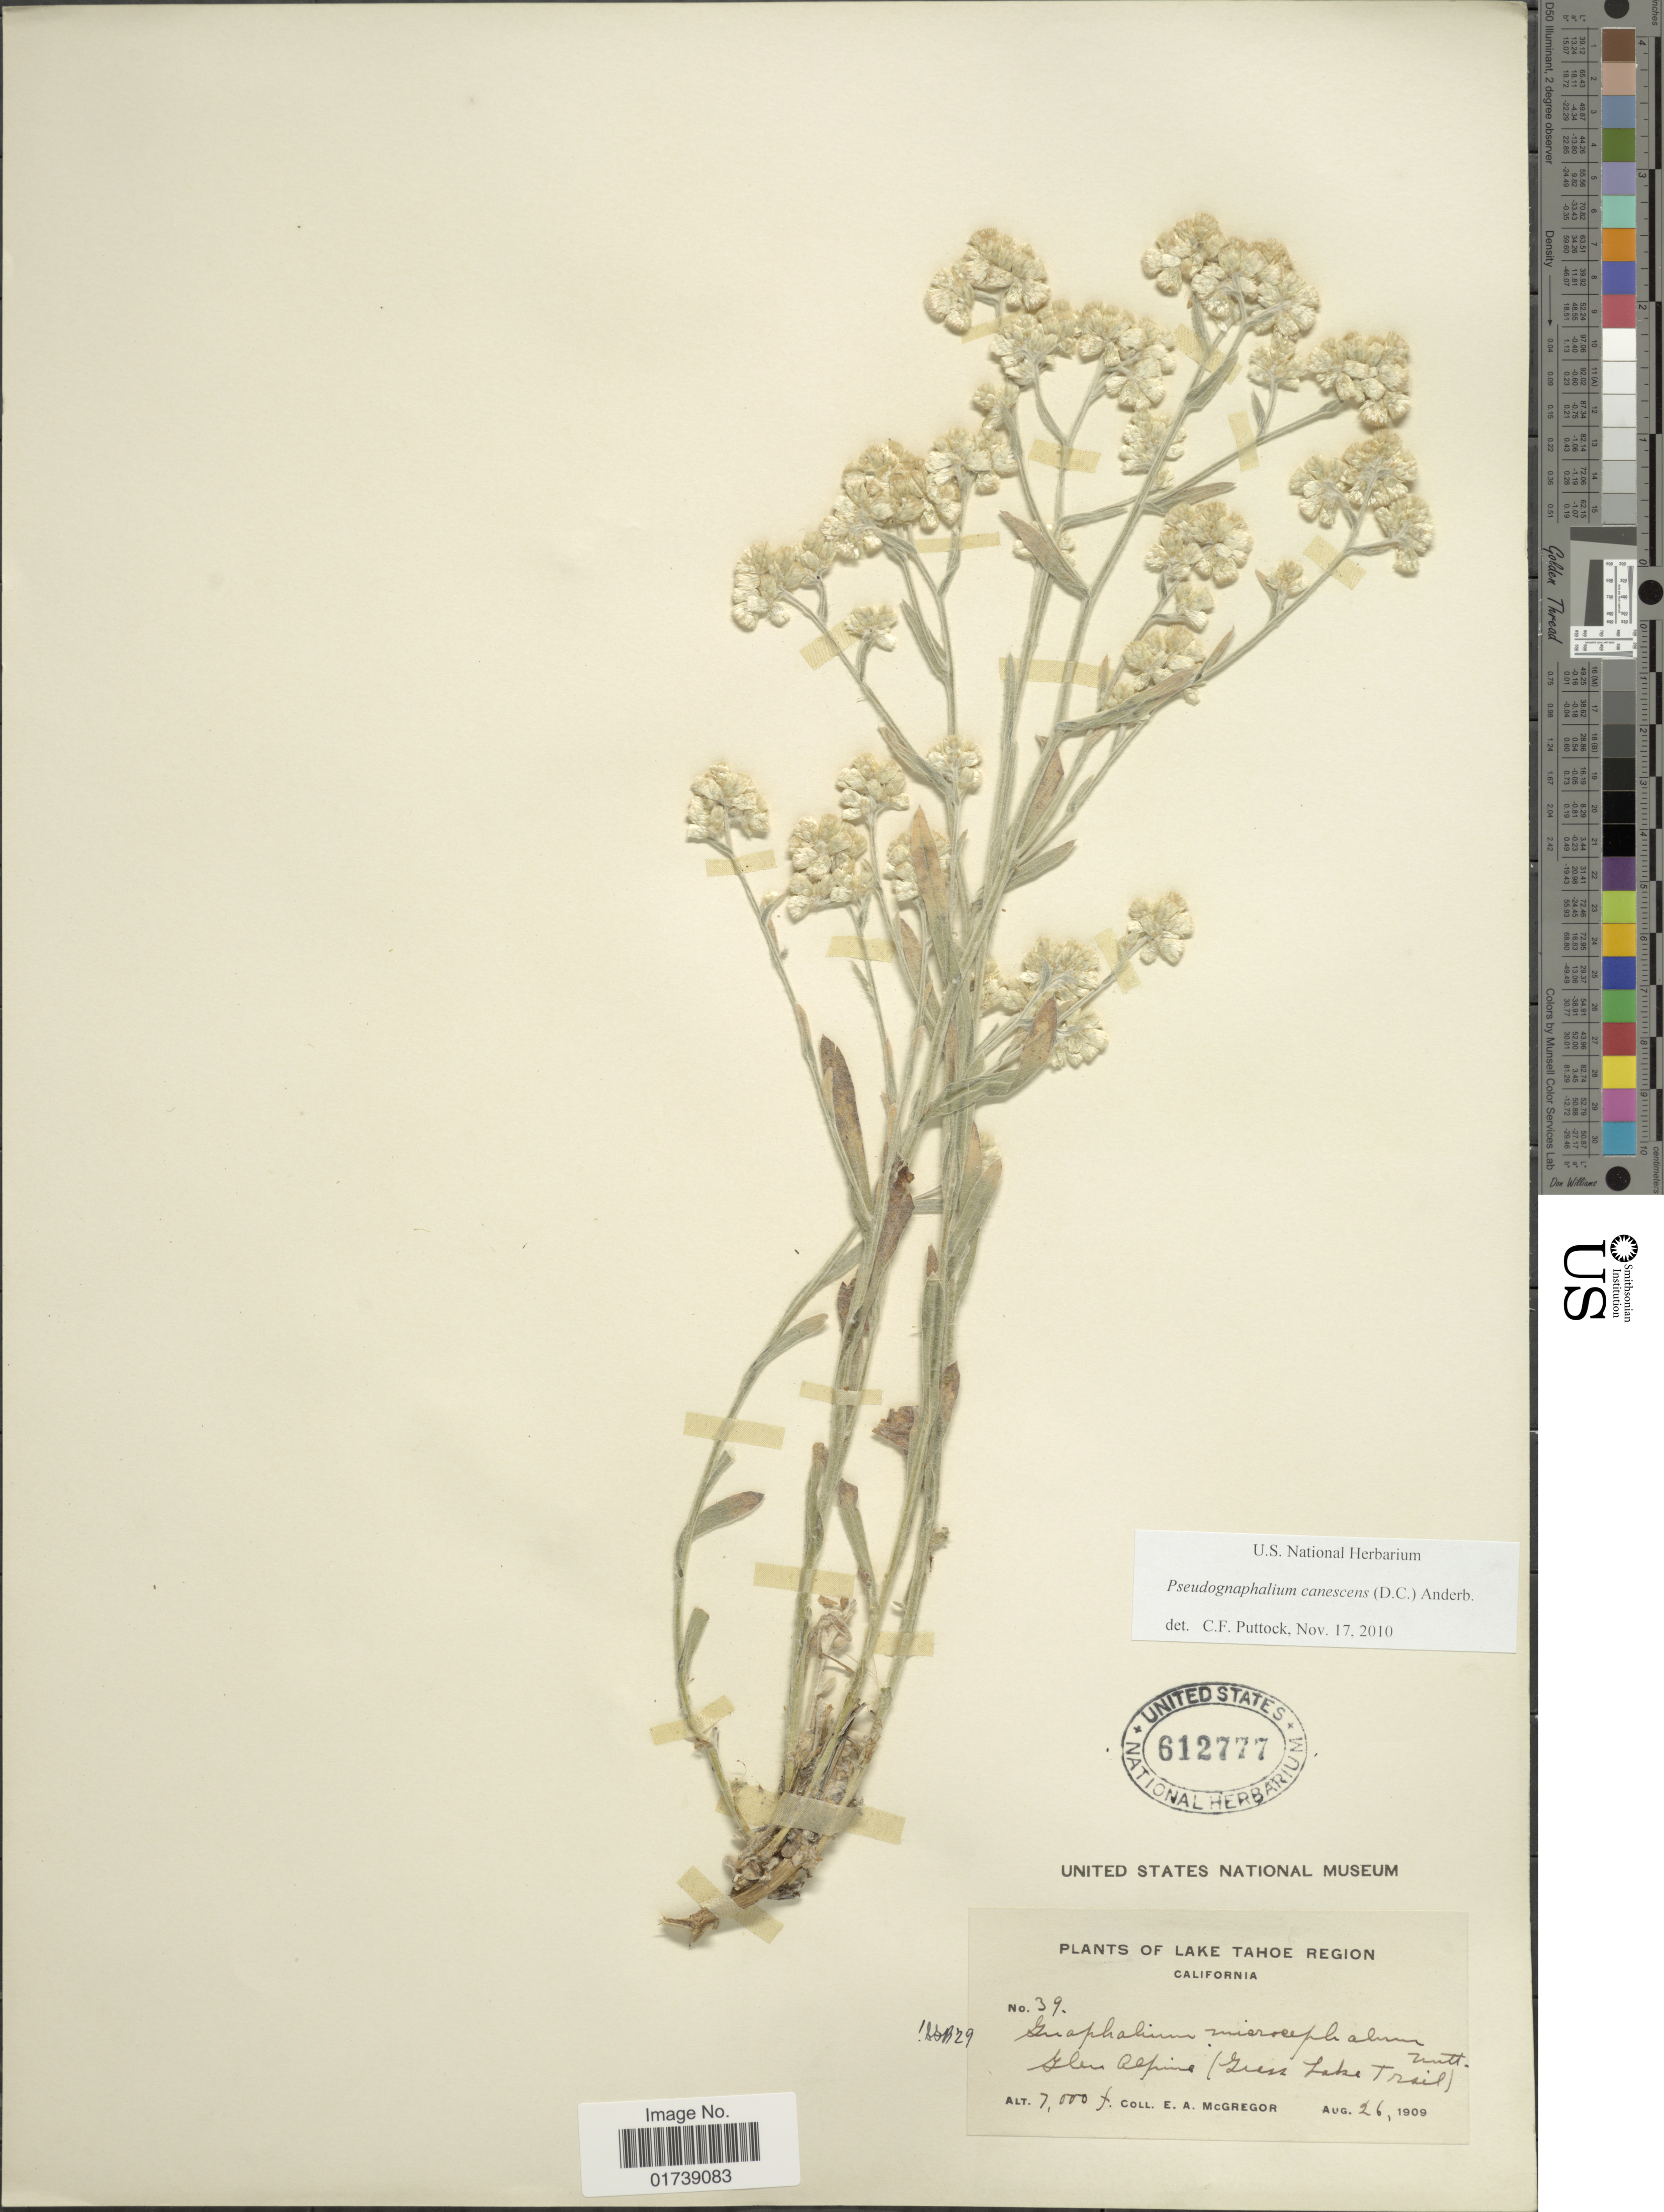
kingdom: Plantae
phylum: Tracheophyta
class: Magnoliopsida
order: Asterales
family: Asteraceae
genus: Pseudognaphalium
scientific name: Pseudognaphalium canescens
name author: (DC.) Anderb.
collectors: E. A. McGregor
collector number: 39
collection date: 1909-08-26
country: United States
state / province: California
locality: Lake Tahoe Region, Glen Alpine (Grass Lake Trail)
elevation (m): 2134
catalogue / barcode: US 612777